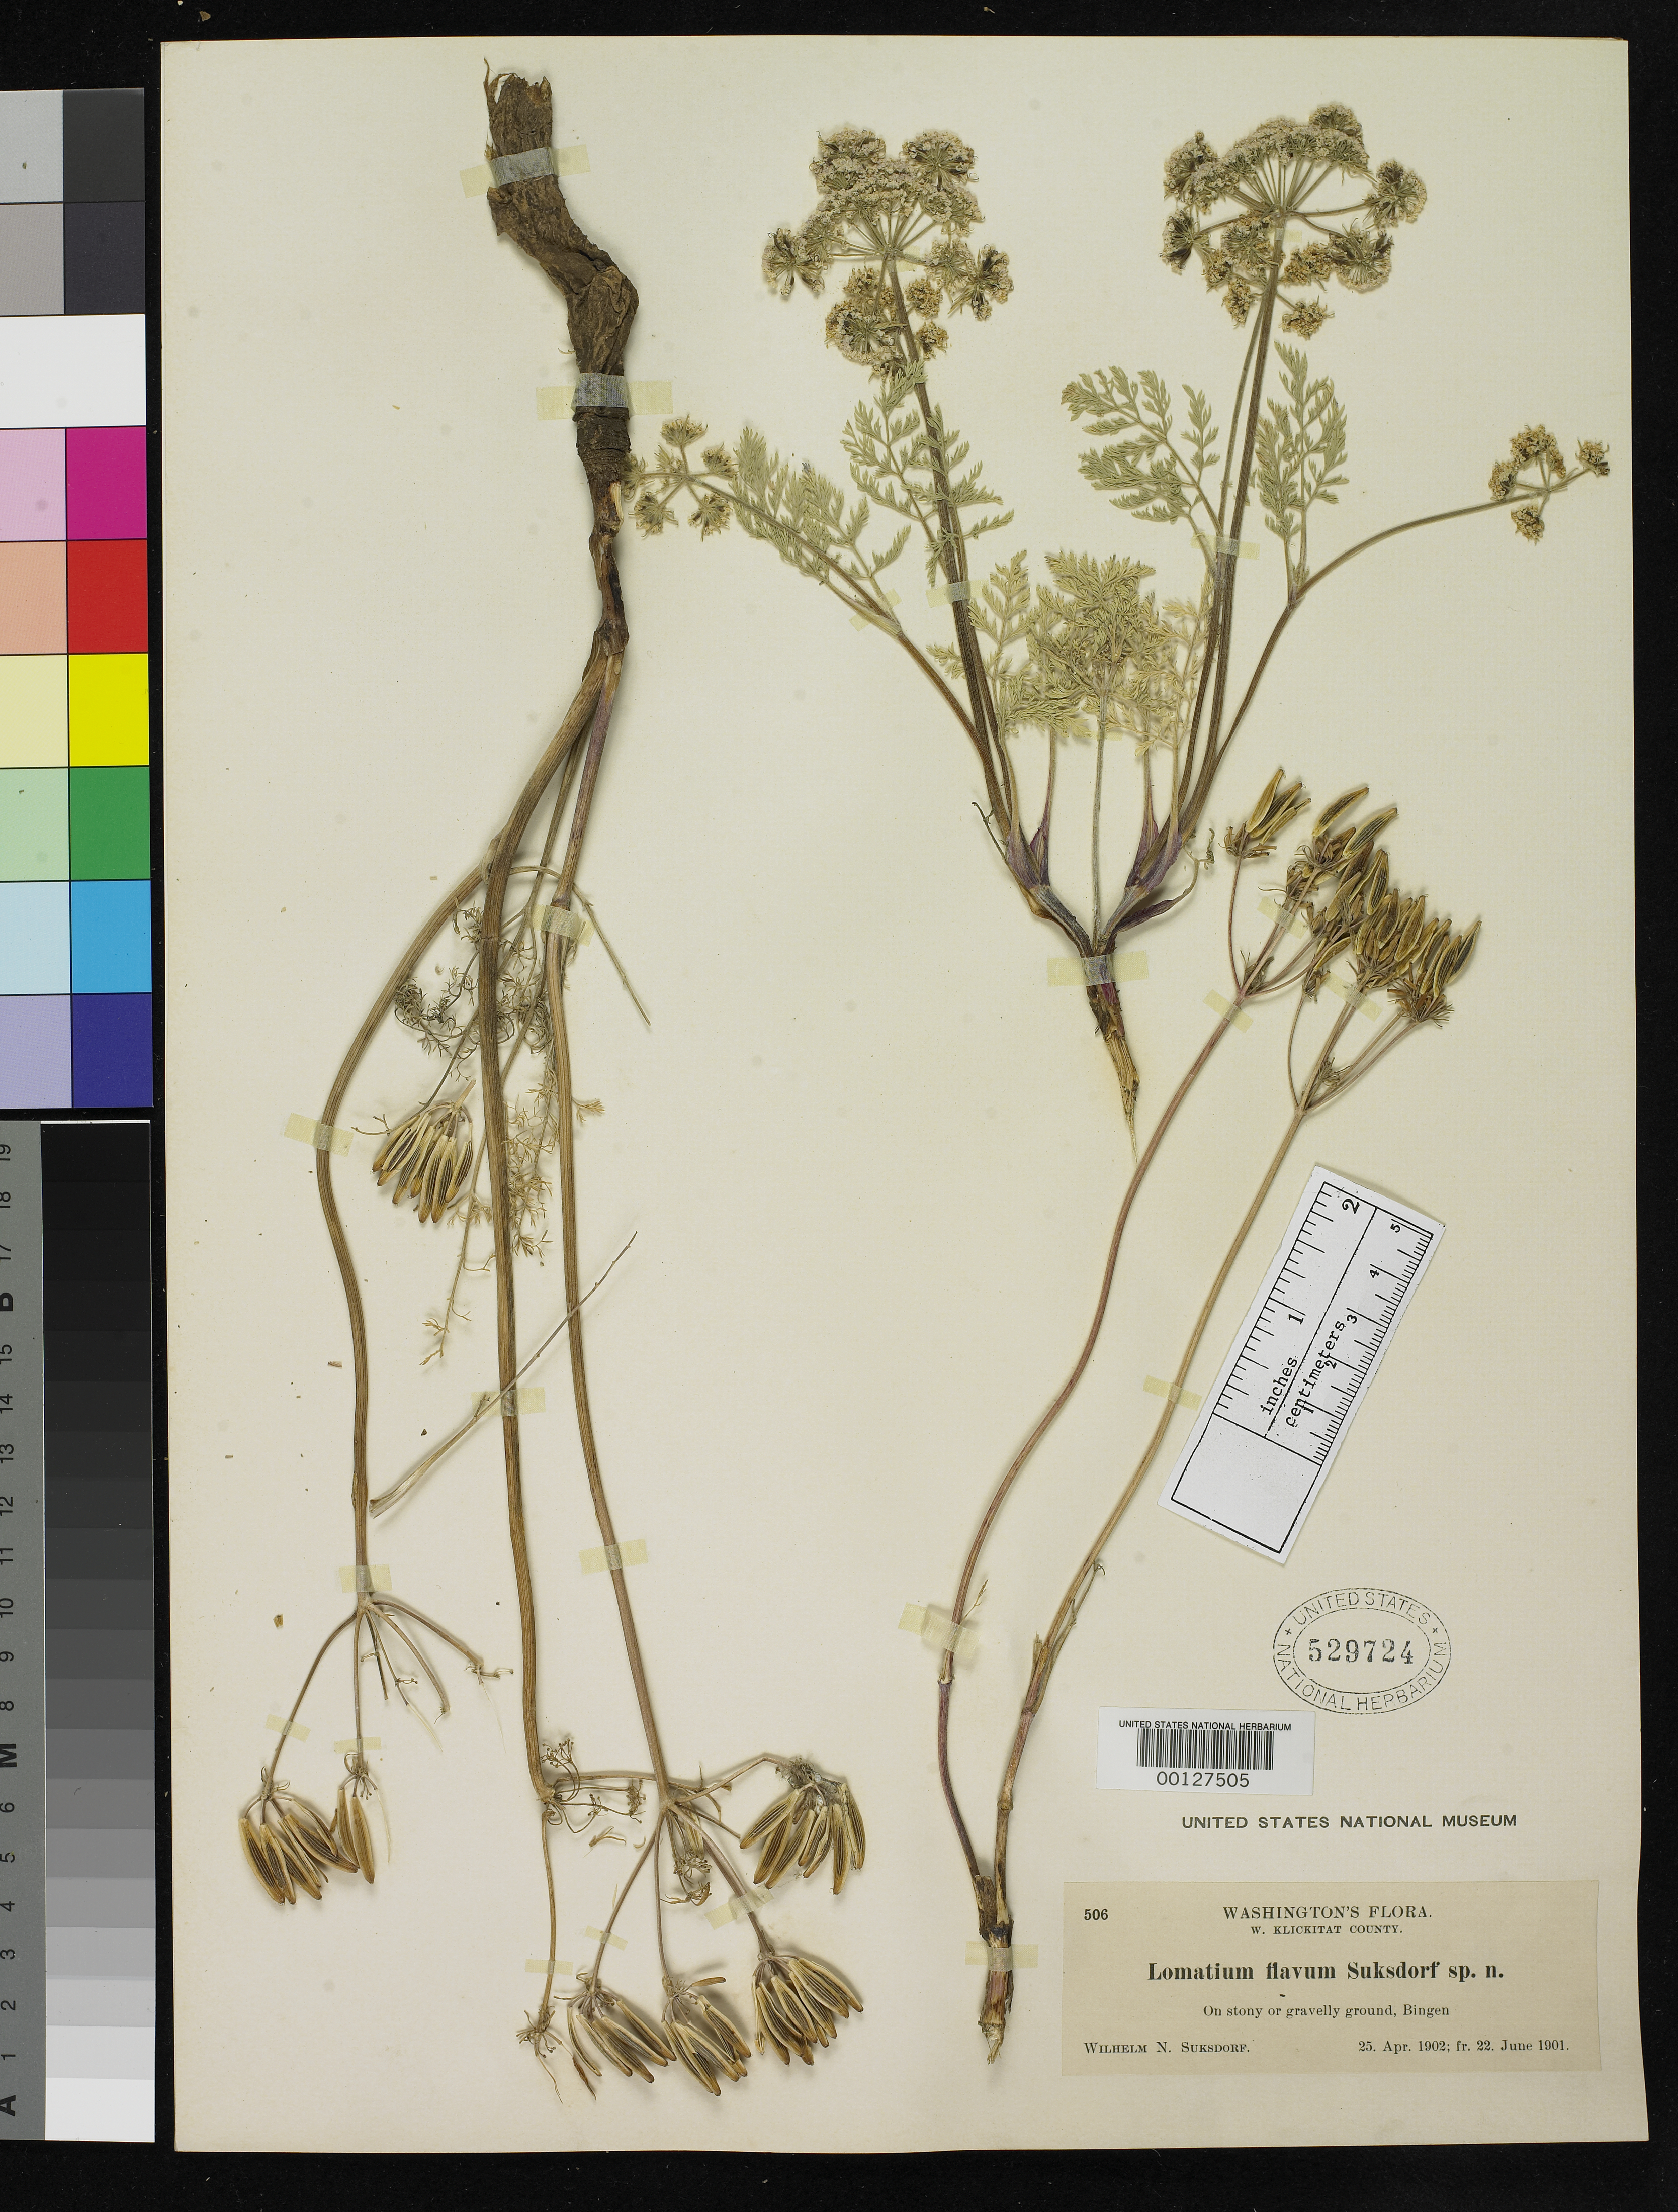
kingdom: Plantae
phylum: Tracheophyta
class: Magnoliopsida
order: Apiales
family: Apiaceae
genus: Lomatium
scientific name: Lomatium flavum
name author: Suksd.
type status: Isosyntype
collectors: W. N. Suksdorf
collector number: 506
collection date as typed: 25 Apr 1902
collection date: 1902-04-25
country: United States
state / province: Washington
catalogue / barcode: US 529724